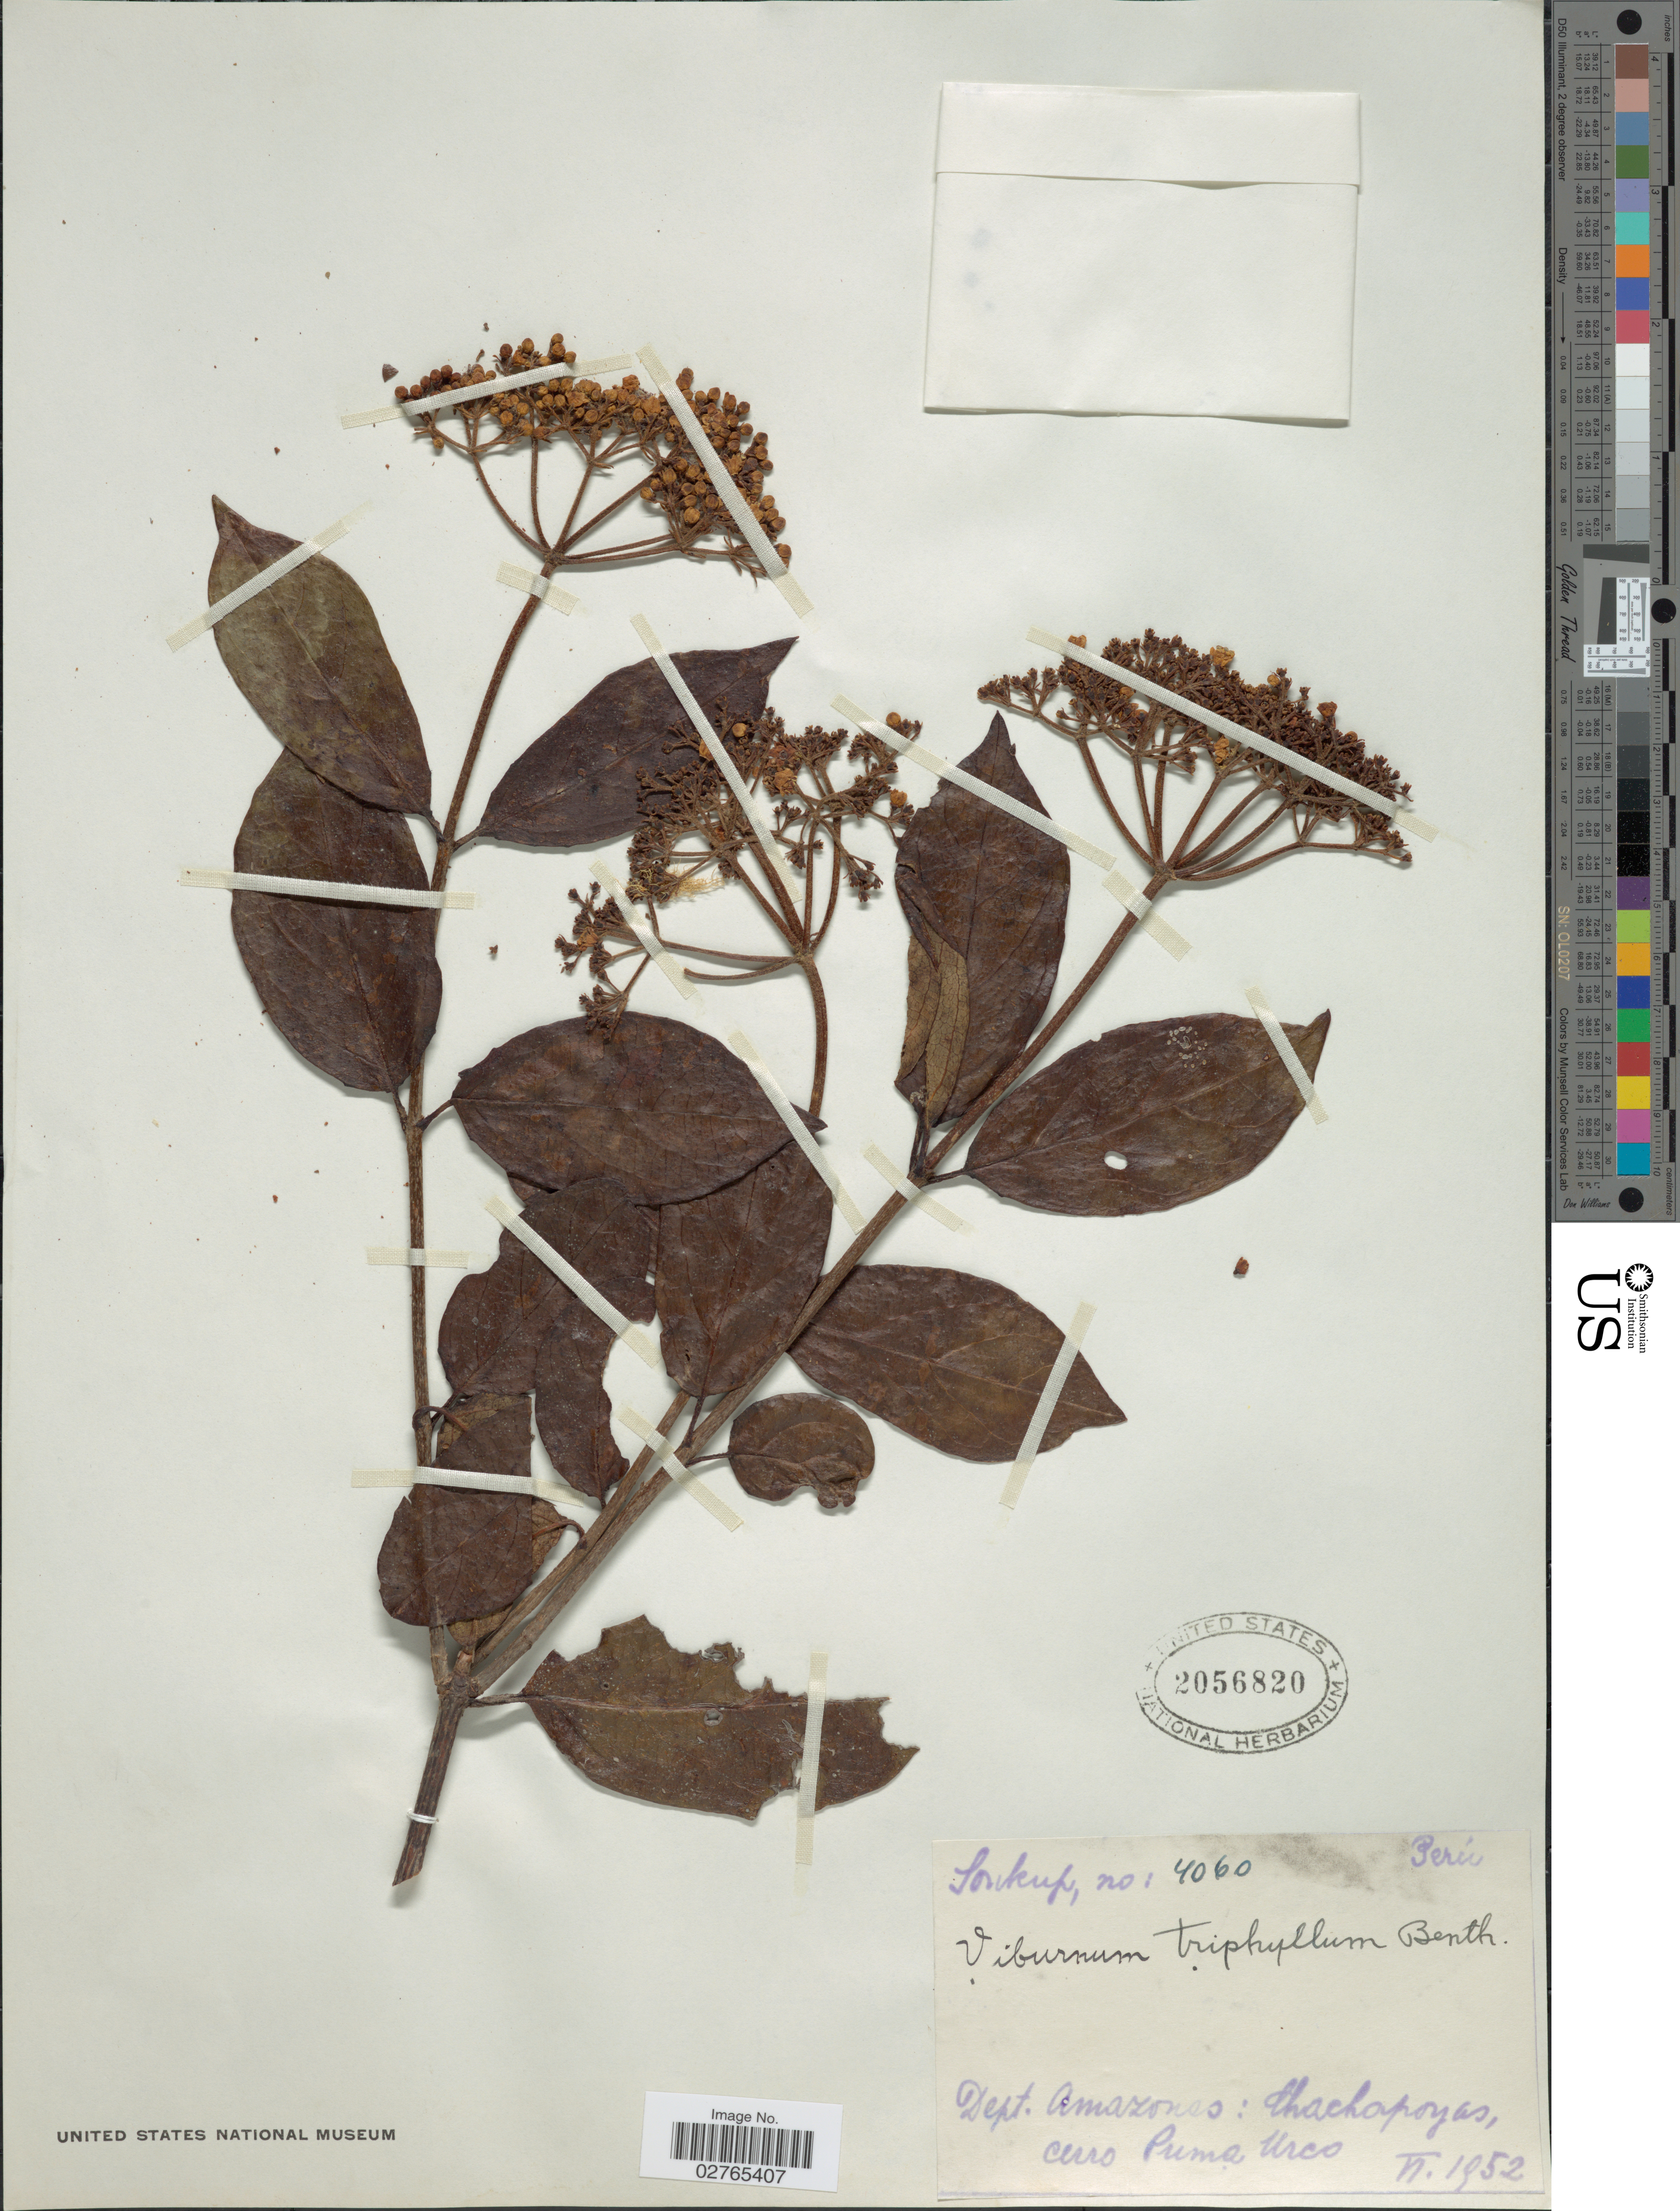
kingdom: Plantae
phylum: Tracheophyta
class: Magnoliopsida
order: Dipsacales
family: Viburnaceae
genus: Viburnum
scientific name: Viburnum triphyllum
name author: Benth.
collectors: -- Soukup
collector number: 4060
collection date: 1952-06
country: Peru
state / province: Amazonas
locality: Dept. Amazonas: Chachapoyas, cerro Puma Urco.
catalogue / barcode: US 2056820